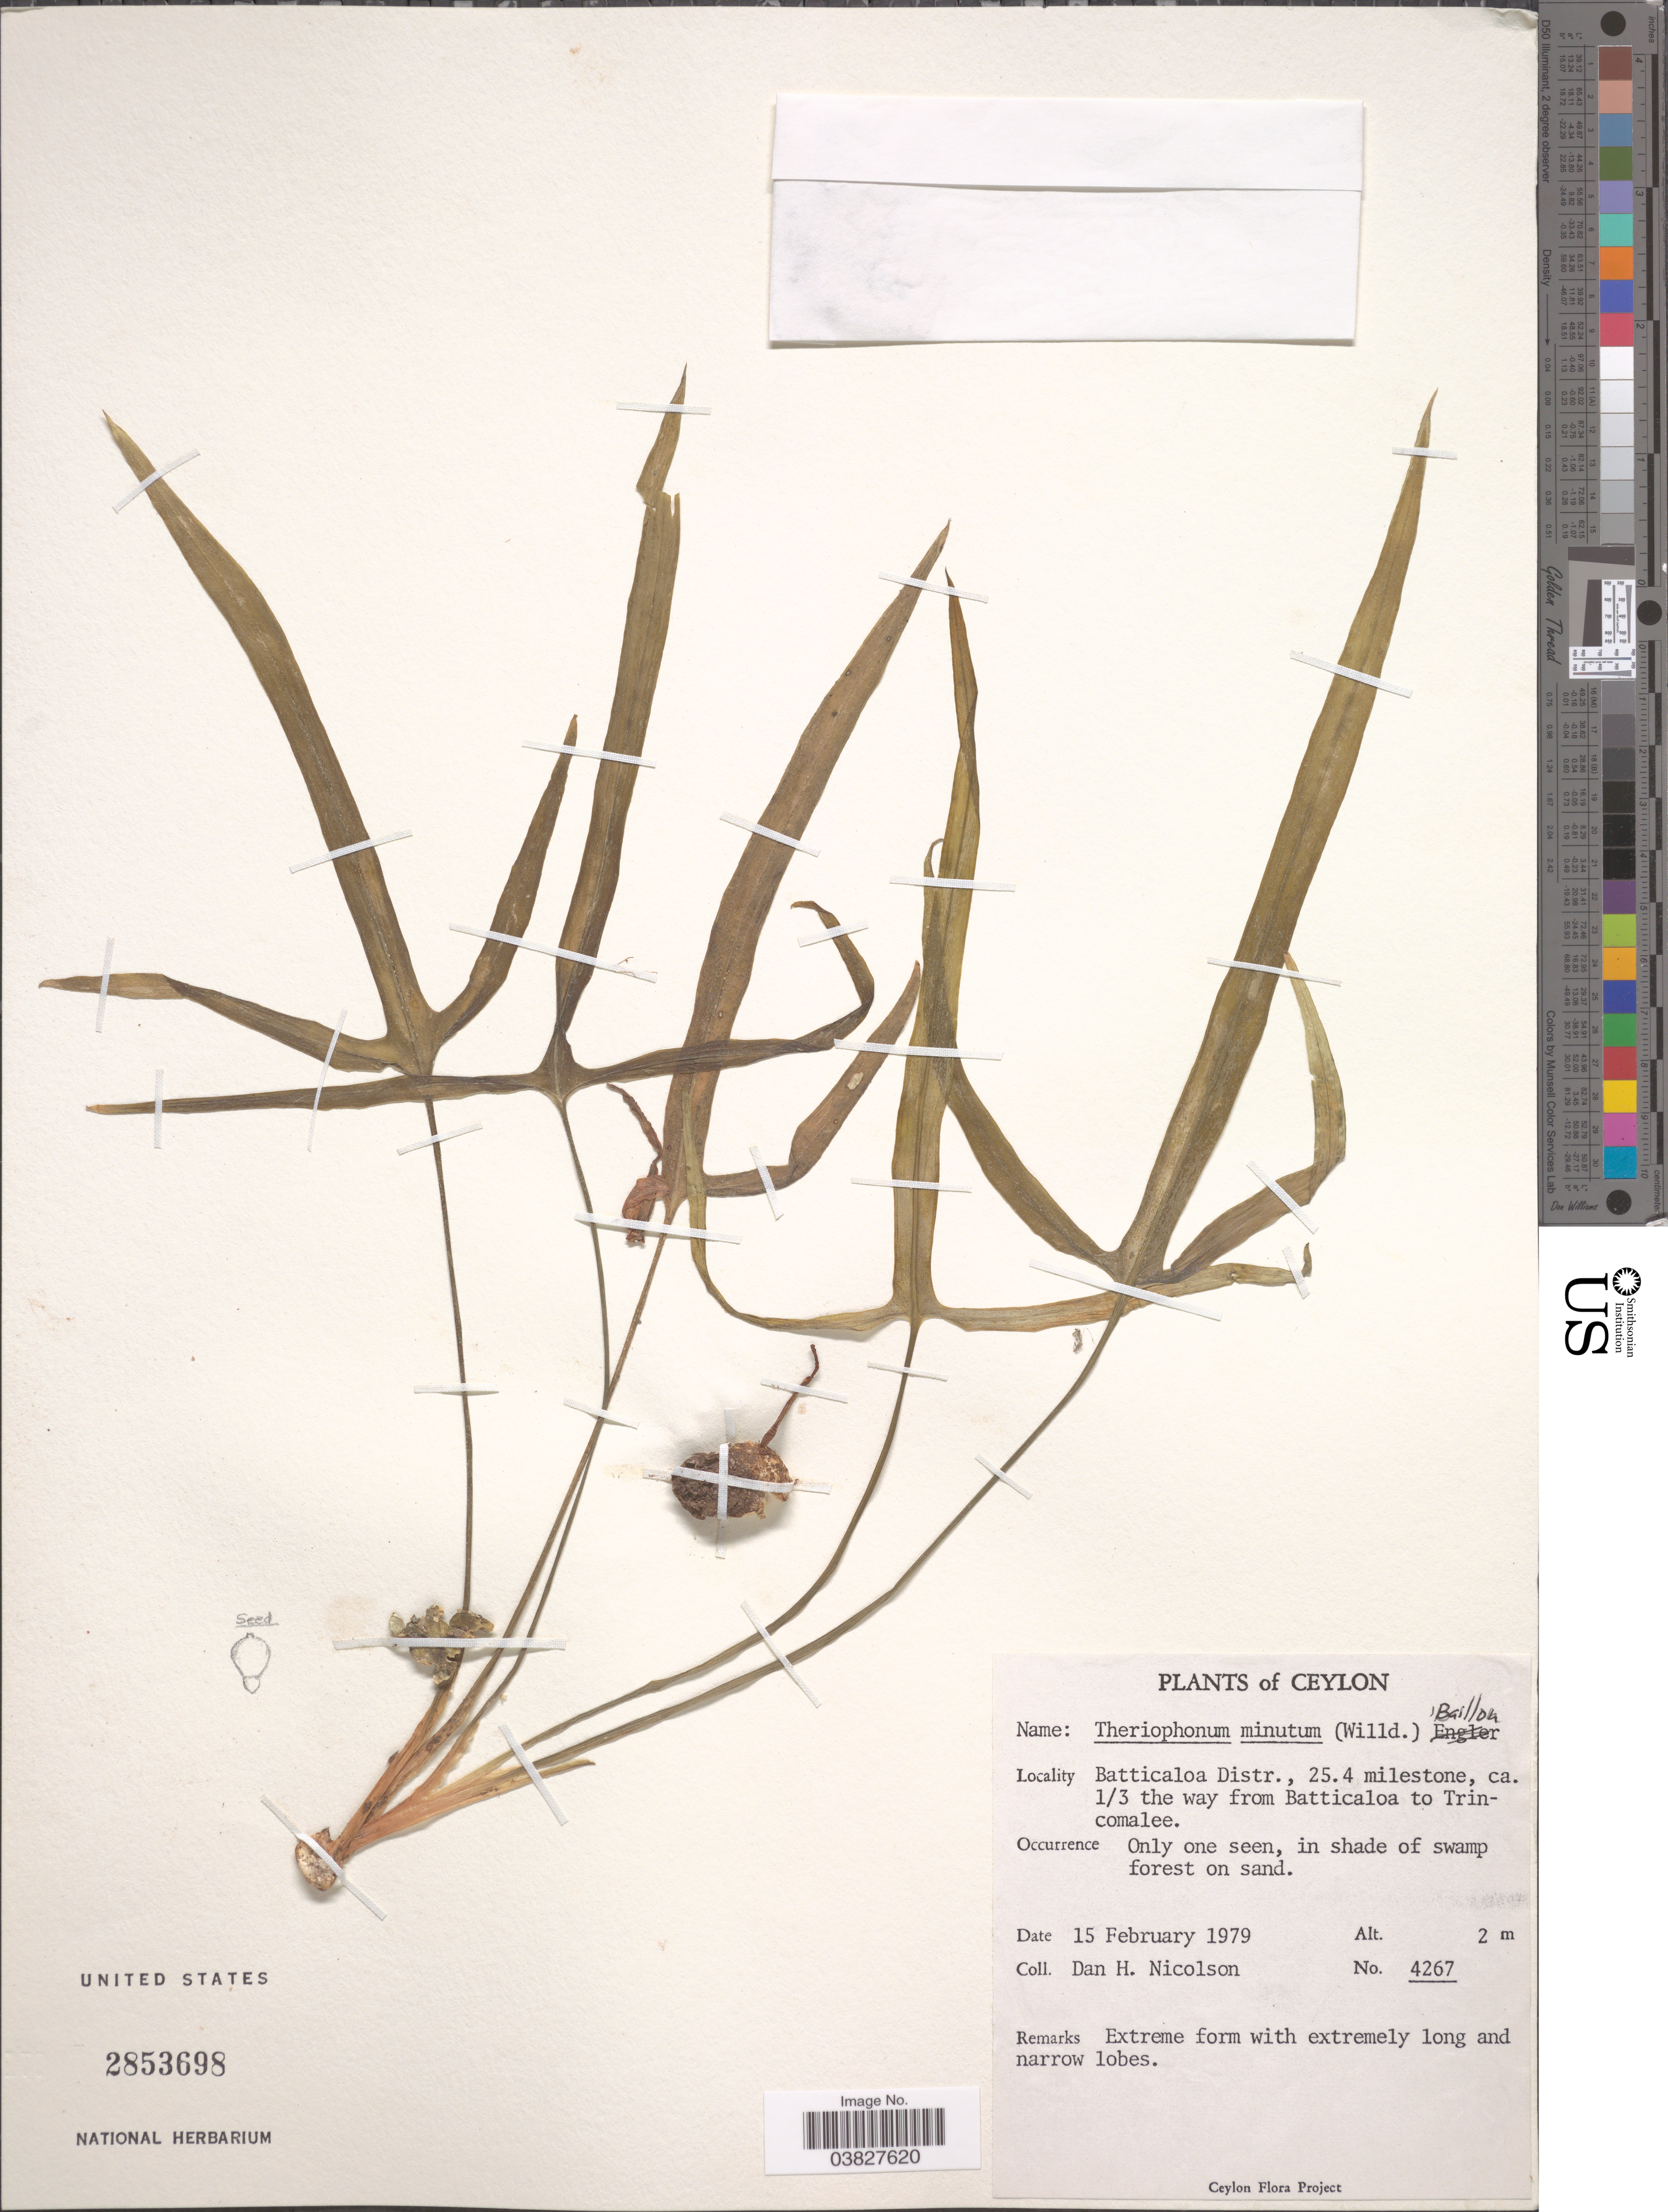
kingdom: Plantae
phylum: Tracheophyta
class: Liliopsida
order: Alismatales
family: Araceae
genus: Theriophonum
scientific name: Theriophonum minutum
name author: (Willd.) Baill.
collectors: D. H. Nicolson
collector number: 4267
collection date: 1979-02-15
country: Sri Lanka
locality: Ceylon. Batticaloa Distr., 25.4 milestone, ca. 1/3 the way from Batticaloa to Trincomalee.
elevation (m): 2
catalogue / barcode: US 2853698